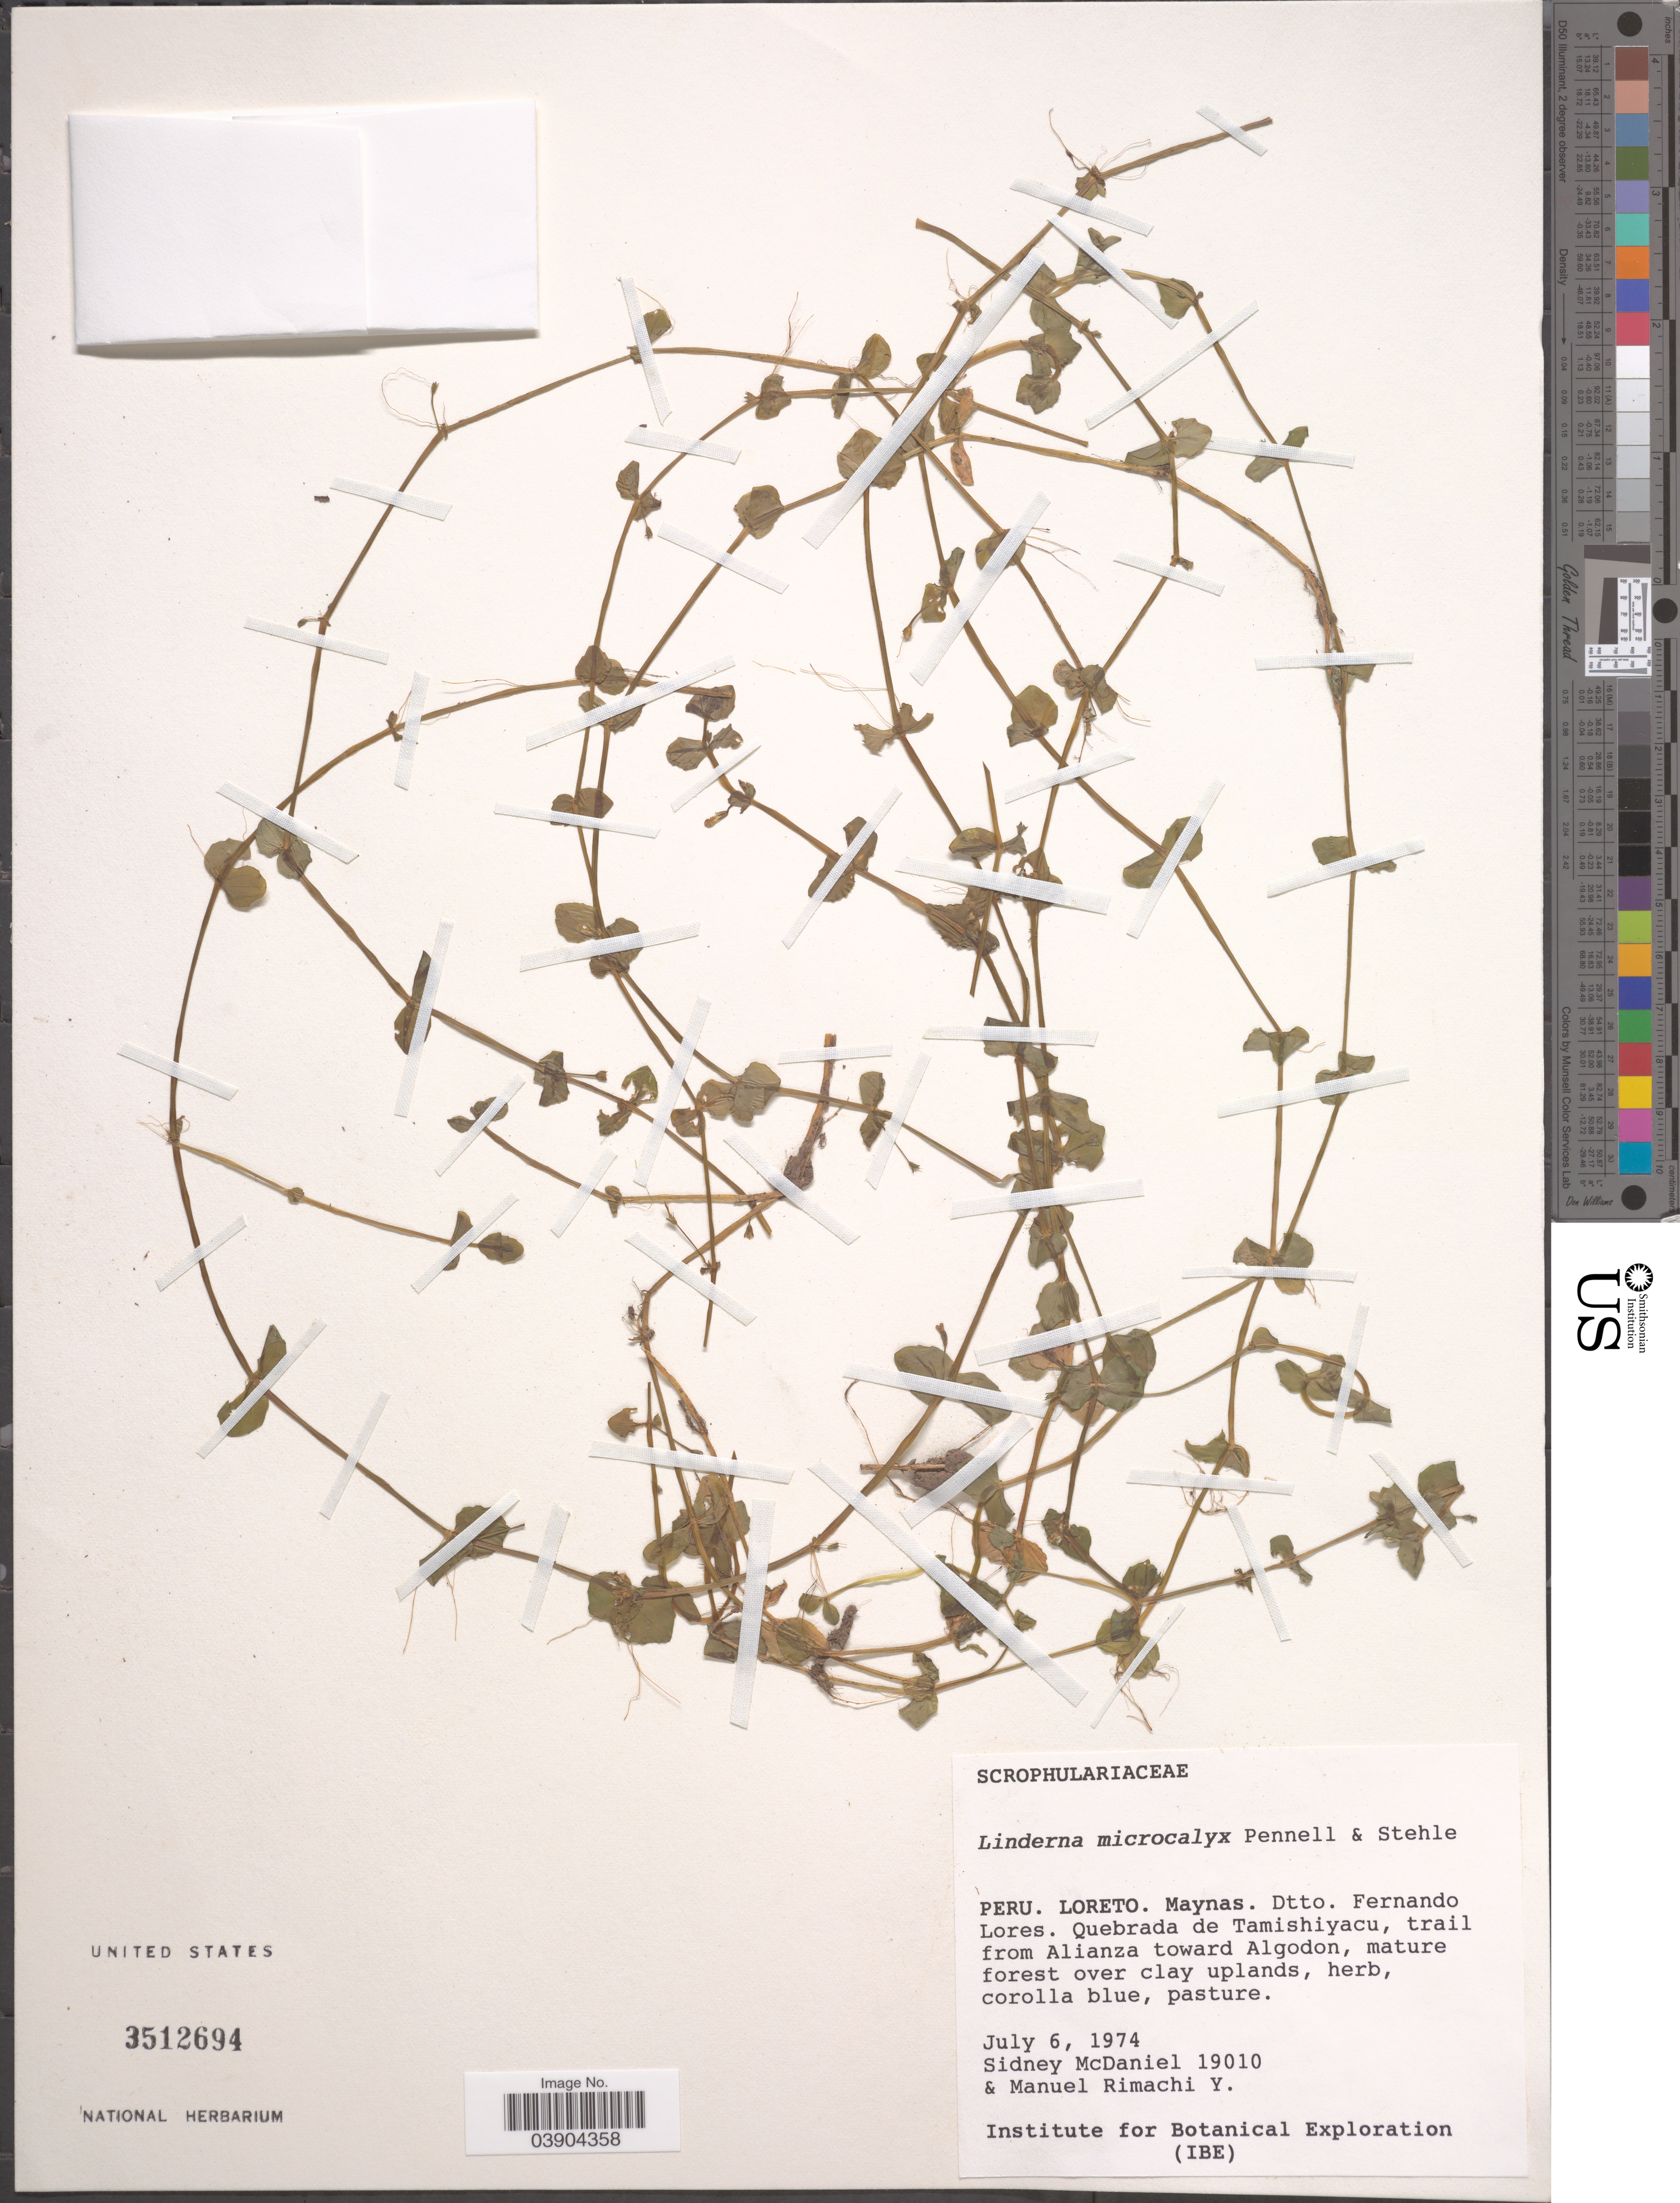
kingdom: Plantae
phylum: Tracheophyta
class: Magnoliopsida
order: Lamiales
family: Linderniaceae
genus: Lindernia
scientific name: Lindernia microcalyx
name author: Pennell & Stehlé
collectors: S. McDaniel & M. Rimachi Y.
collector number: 19010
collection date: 1974-07-06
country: Peru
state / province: Loreto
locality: Maynas. Dtto. Fernando Lores. Quebrada de Tamishiyacu, trail from Alianza toward Algodon.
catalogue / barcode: US 3512694